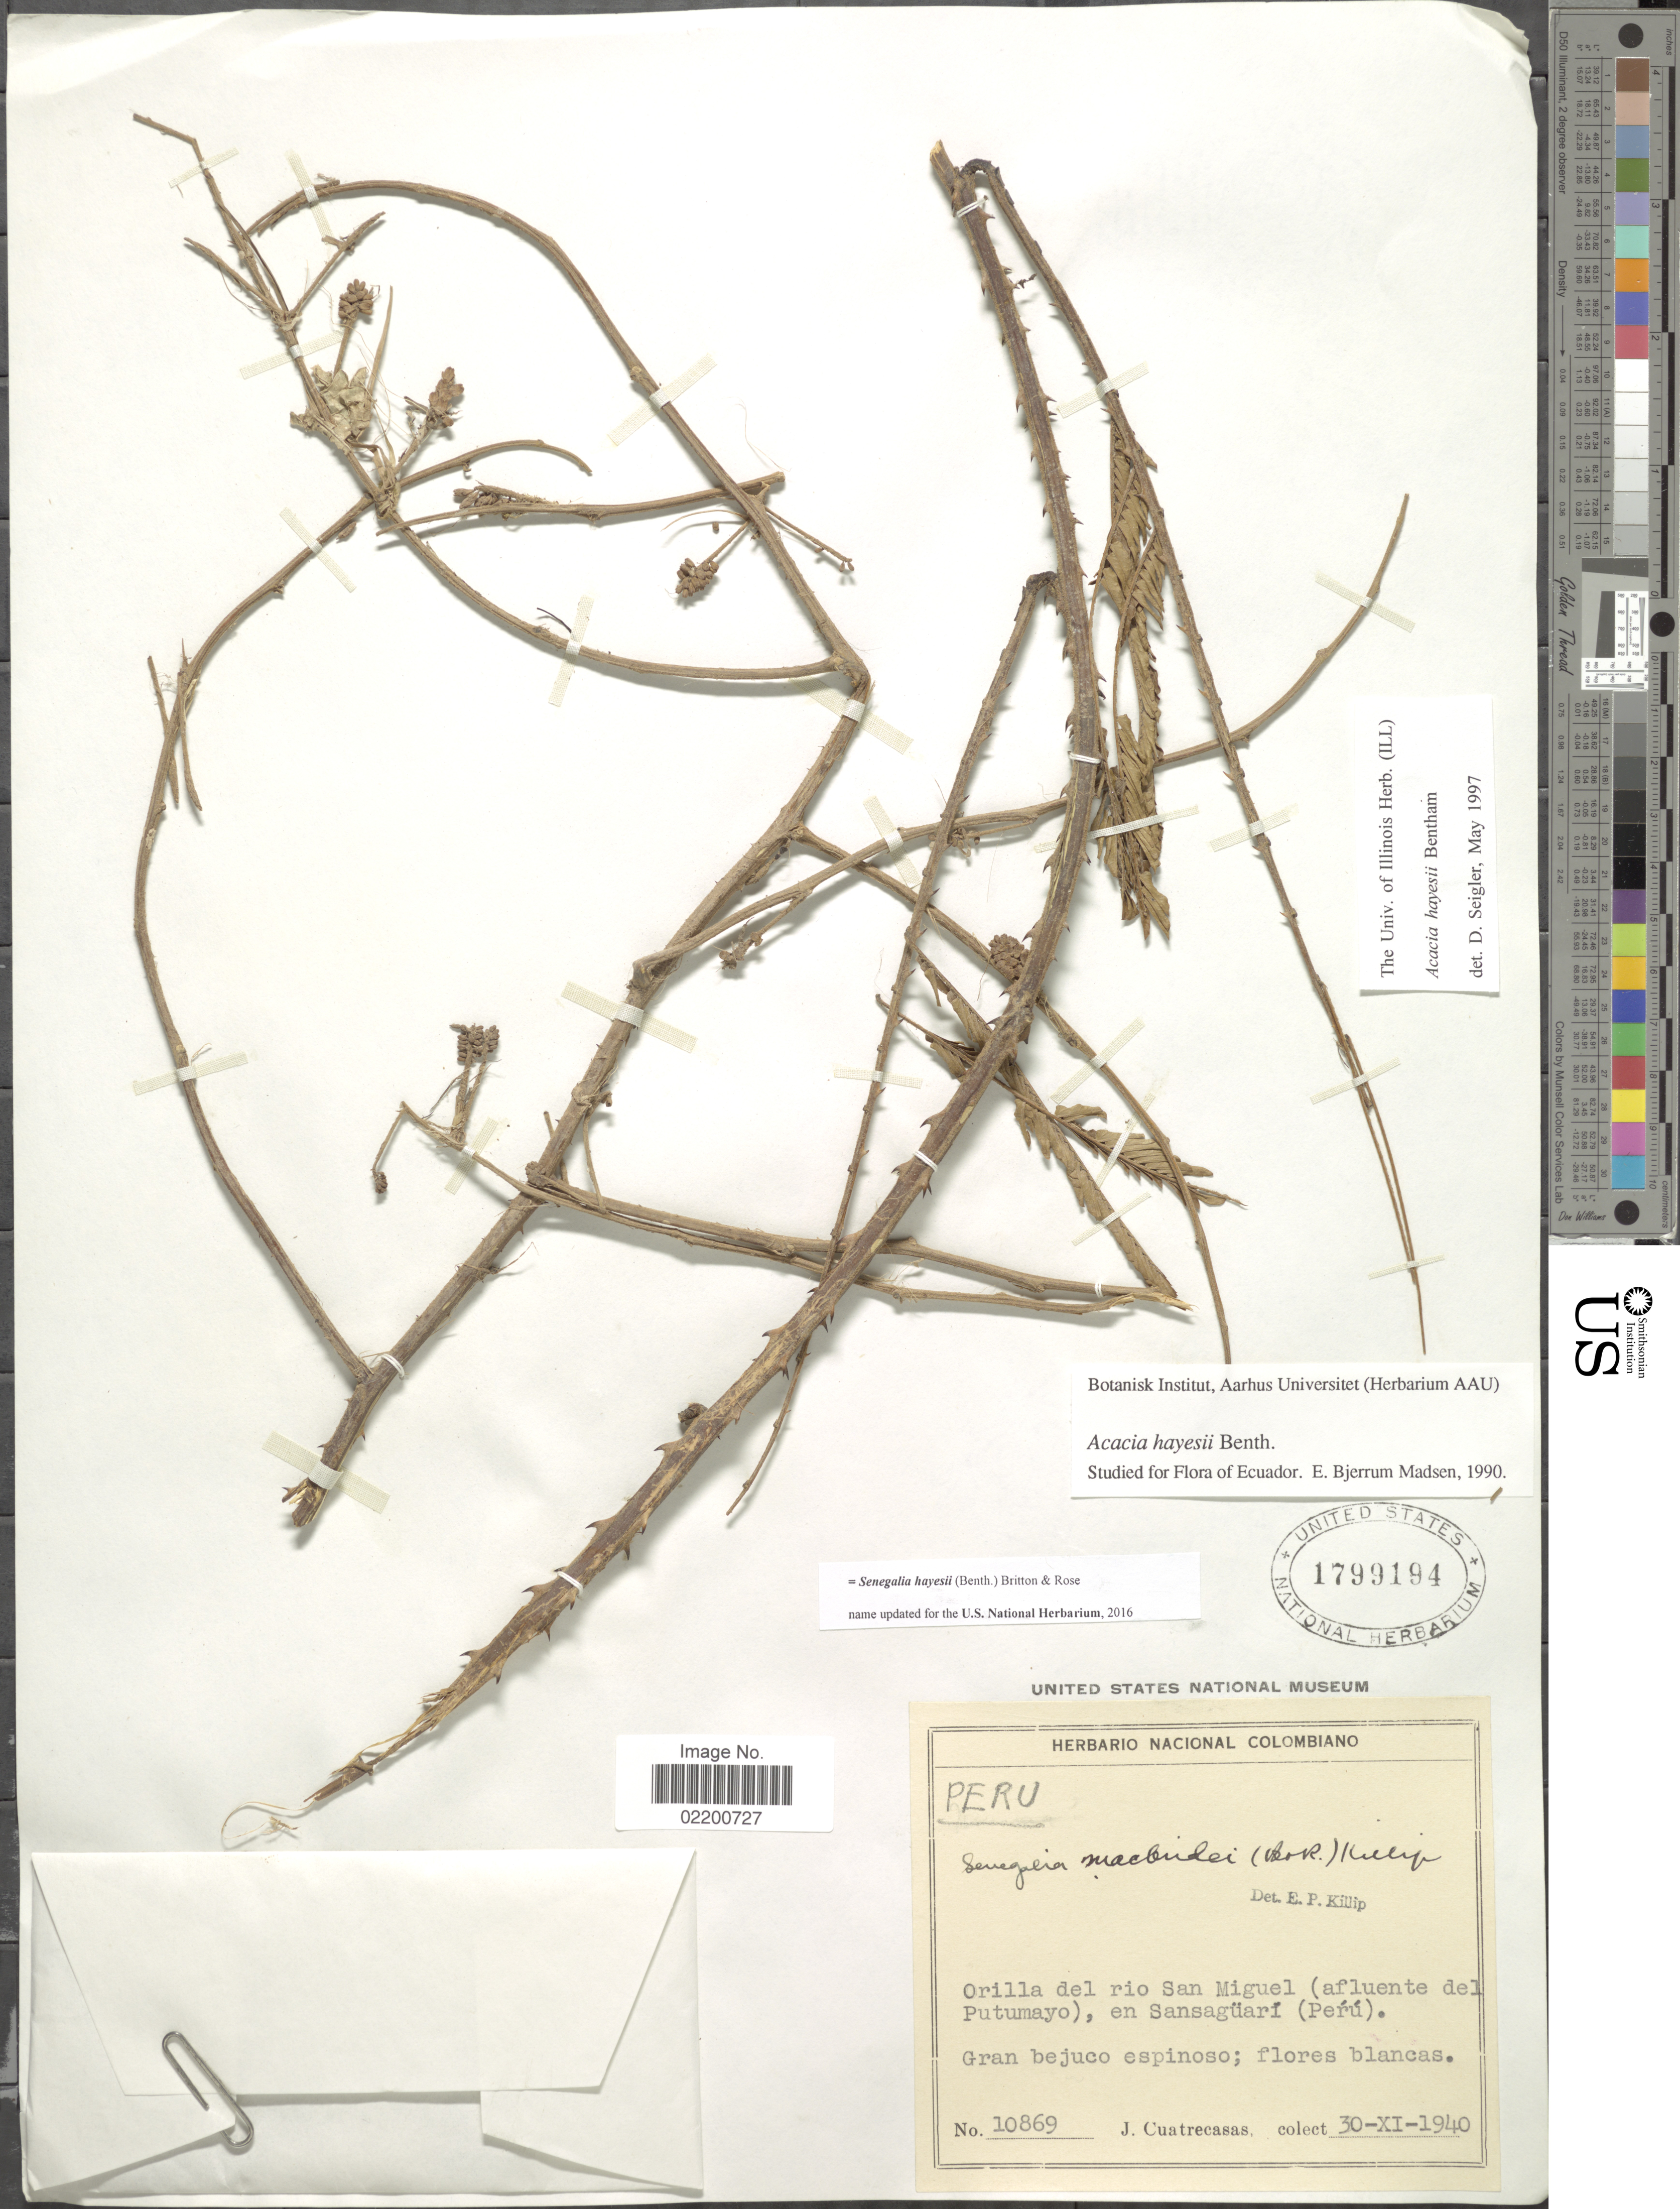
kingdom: Plantae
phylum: Tracheophyta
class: Magnoliopsida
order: Fabales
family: Fabaceae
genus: Senegalia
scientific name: Senegalia hayesii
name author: (Benth.) Britton & Rose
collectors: J. Cuatrecasas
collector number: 10869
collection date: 1940-11-30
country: Colombia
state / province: Putumayo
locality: Orilla del rio San Miguel (afluente del Putumayo), en Sansaguari (Peru)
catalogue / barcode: US 1799194